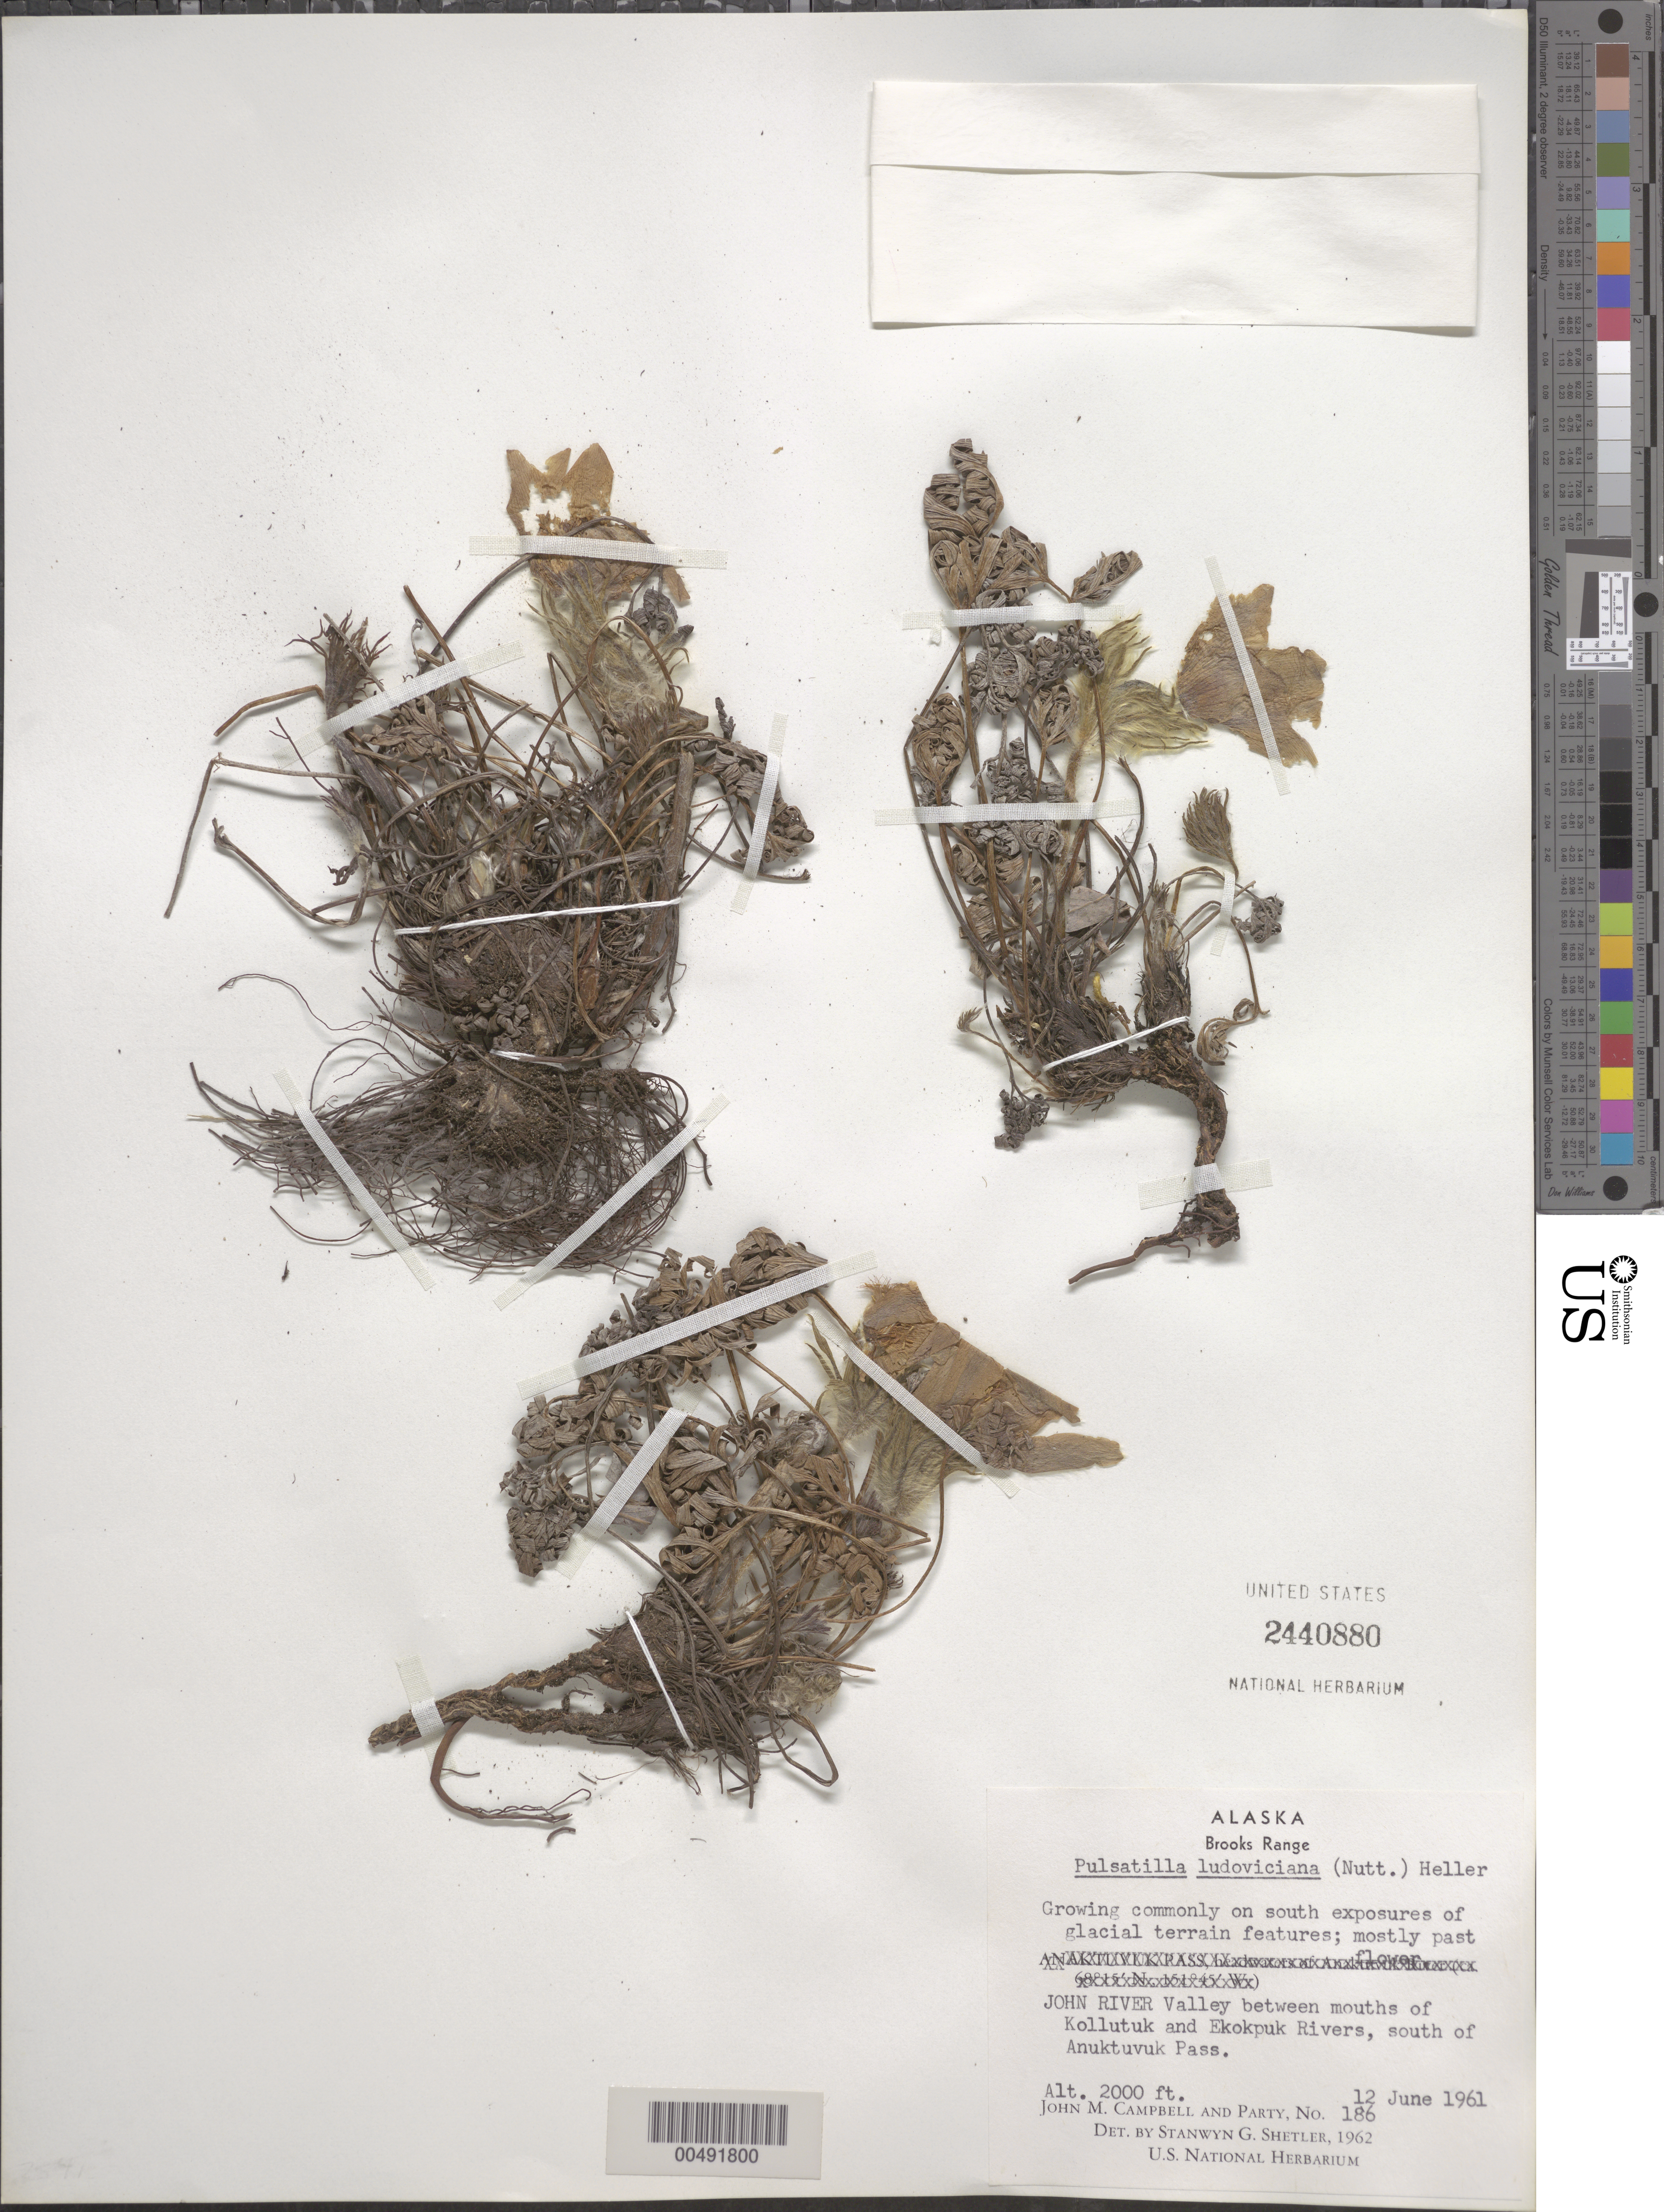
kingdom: Plantae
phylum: Tracheophyta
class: Magnoliopsida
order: Ranunculales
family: Ranunculaceae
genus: Pulsatilla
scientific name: Pulsatilla nuttalliana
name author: (DC.) Bercht. & J. Presl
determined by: Strong, Mark T., (BOT), Smithsonian Institution - National Museum of Natural History (UNITED STATES)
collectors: J. M. Campbell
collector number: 186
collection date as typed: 12 Jun 1961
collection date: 1961-06-12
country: United States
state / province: Alaska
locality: Brooks Range, John River Valley between mouths of Kollutuk and Ekokpuk Rivers, S of the Anuktuvuk Pass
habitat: growing commonly on southern exposures of glacial terrain features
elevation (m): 610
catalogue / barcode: US 2440880